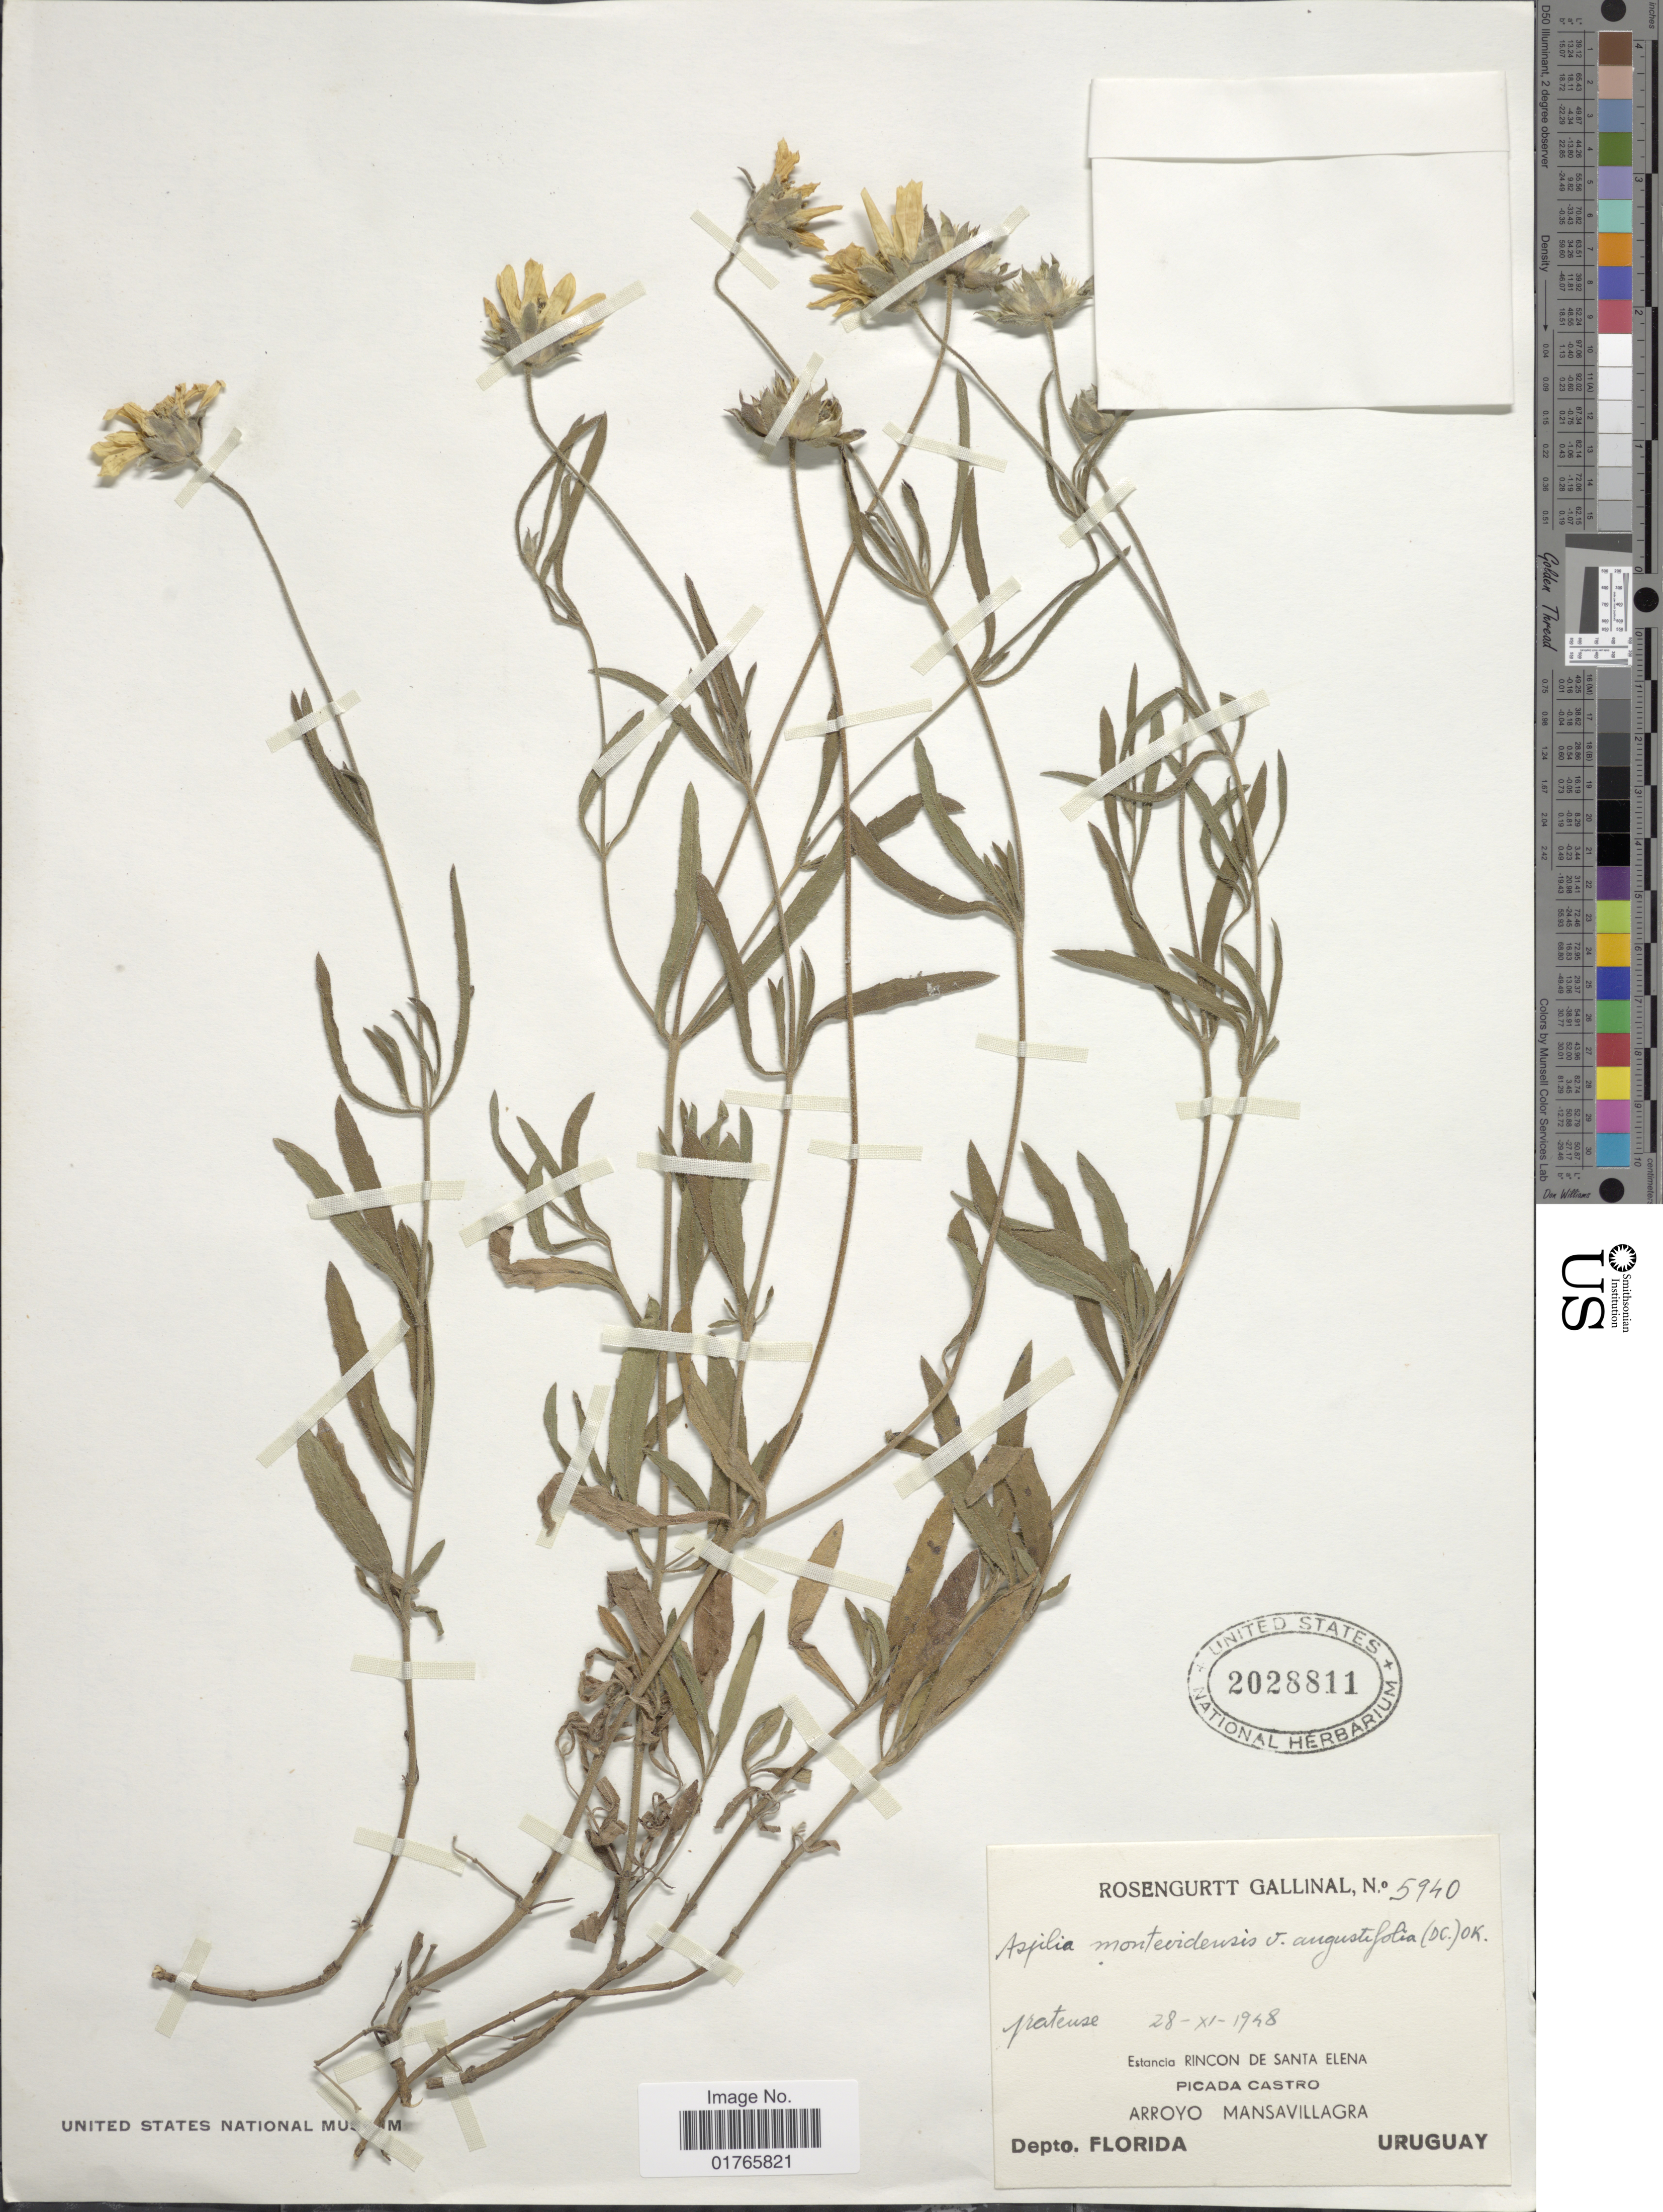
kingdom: Plantae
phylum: Tracheophyta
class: Magnoliopsida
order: Asterales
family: Asteraceae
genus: Aspilia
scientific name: Aspilia montividensis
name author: (Spreng.) Baker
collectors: R. Gallinal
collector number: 5940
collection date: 1948-11-28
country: Uruguay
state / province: Florida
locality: Estancia Rincon de Santa Elena, Picada Castro, Arroyo Mansavillagra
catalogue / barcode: US 2028811